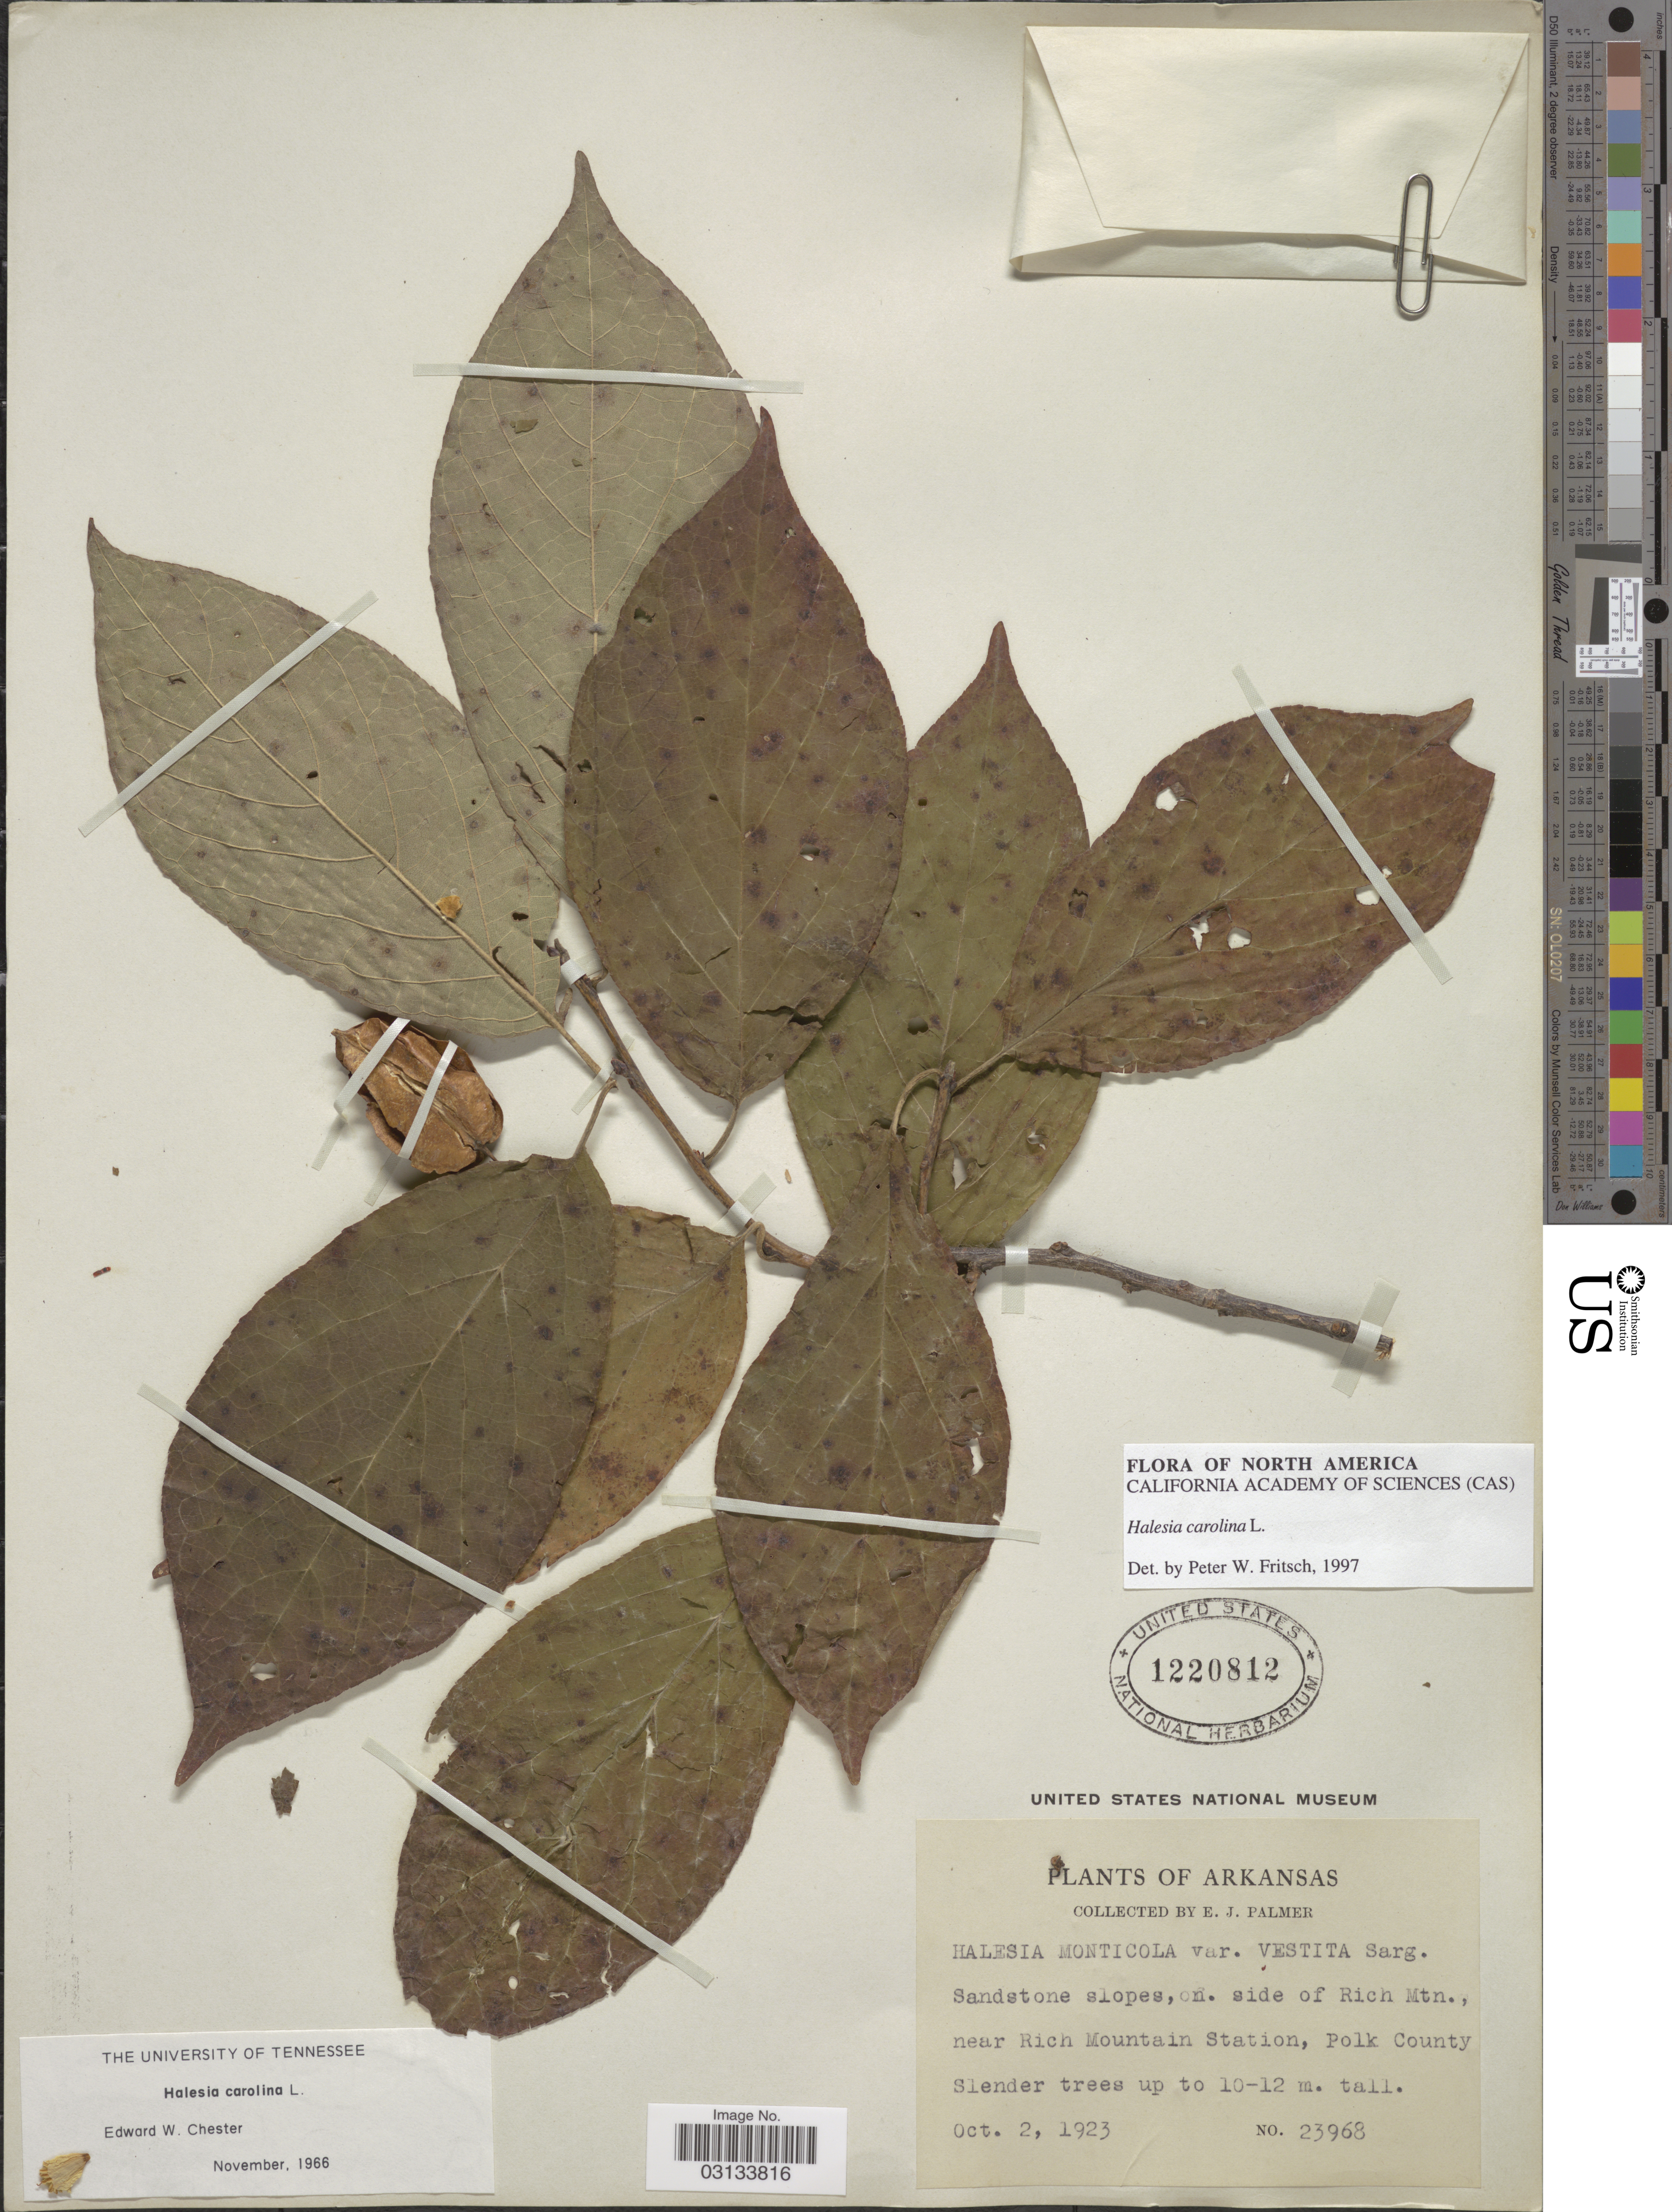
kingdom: Plantae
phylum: Tracheophyta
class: Magnoliopsida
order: Ericales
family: Styracaceae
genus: Halesia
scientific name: Halesia carolina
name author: L.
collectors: E. J. Palmer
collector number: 23968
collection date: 1923-10-02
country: United States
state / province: Arkansas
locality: Side of Rich Mtn., near Rich Mountain Station, Polk County.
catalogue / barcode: US 1220812